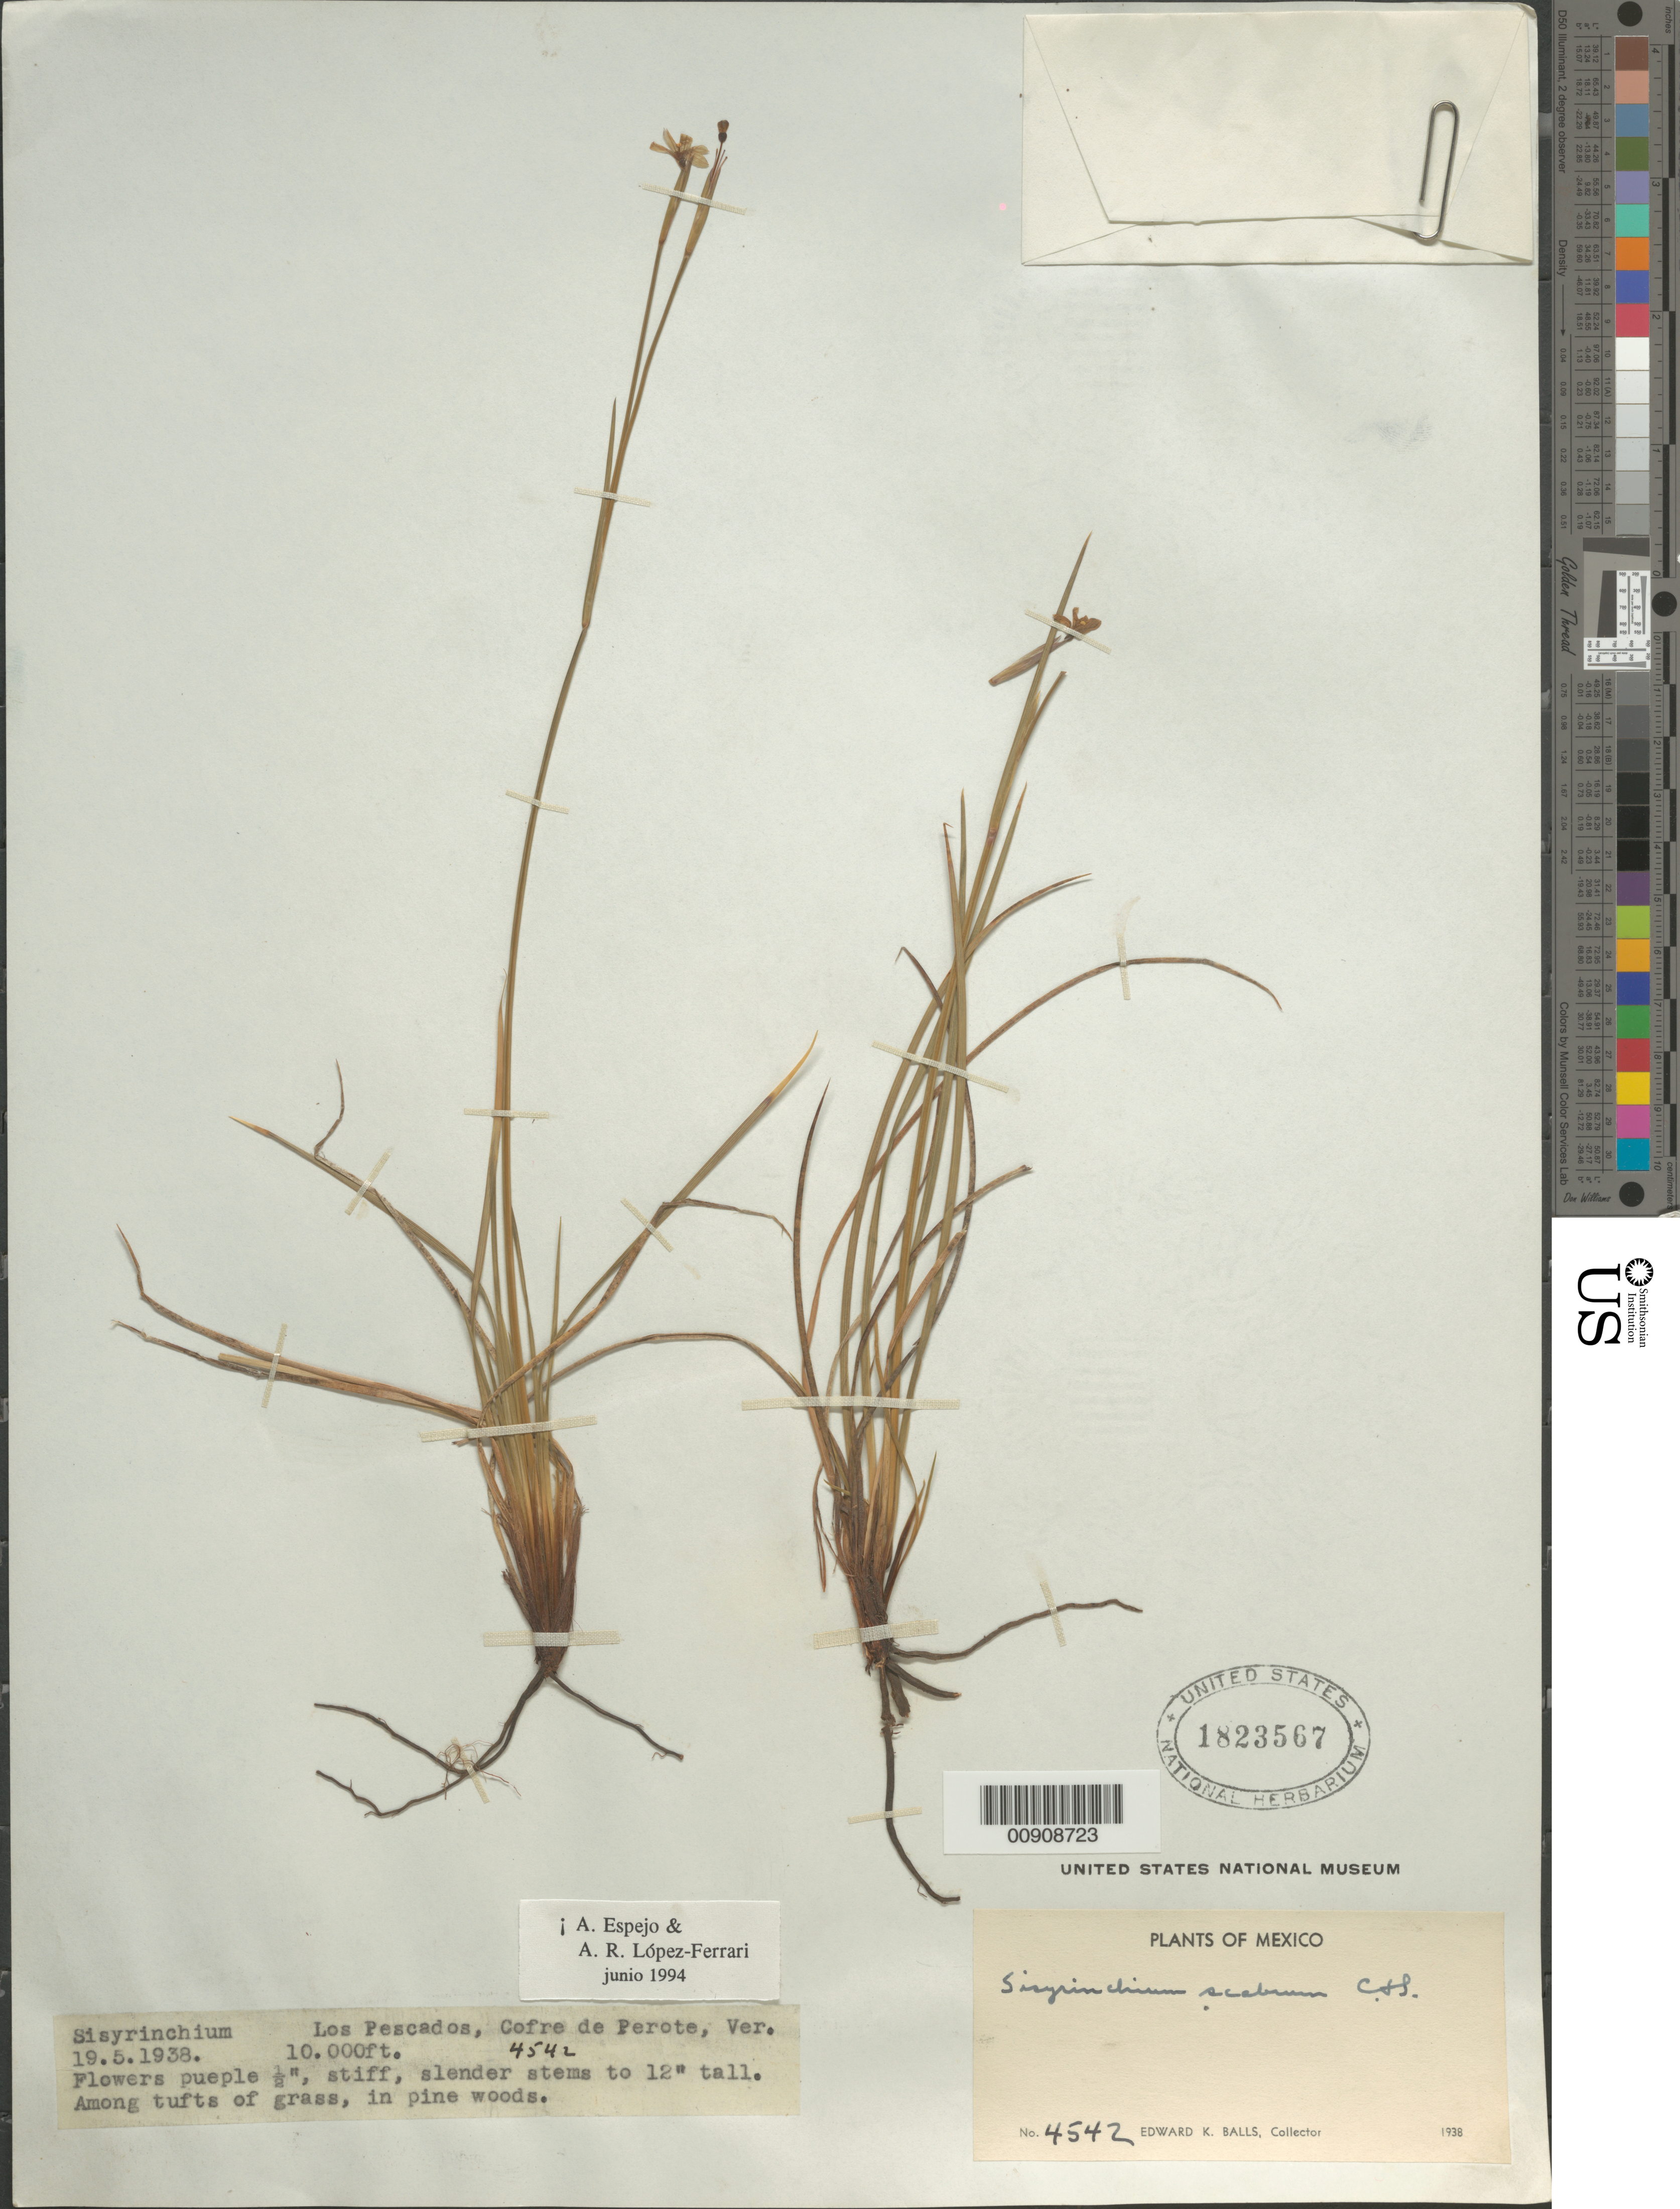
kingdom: Plantae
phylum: Tracheophyta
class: Liliopsida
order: Asparagales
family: Iridaceae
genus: Sisyrinchium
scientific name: Sisyrinchium scabrum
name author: Schltdl. & Cham.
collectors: E. K. Balls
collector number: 4542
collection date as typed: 19 May 1938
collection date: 1938-05-19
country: Mexico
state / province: Veracruz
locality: Los Pescados, Cofre de Perote, Veracruz.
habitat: Among tufts of grass, in pine woods.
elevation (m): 3048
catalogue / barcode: US 1823567